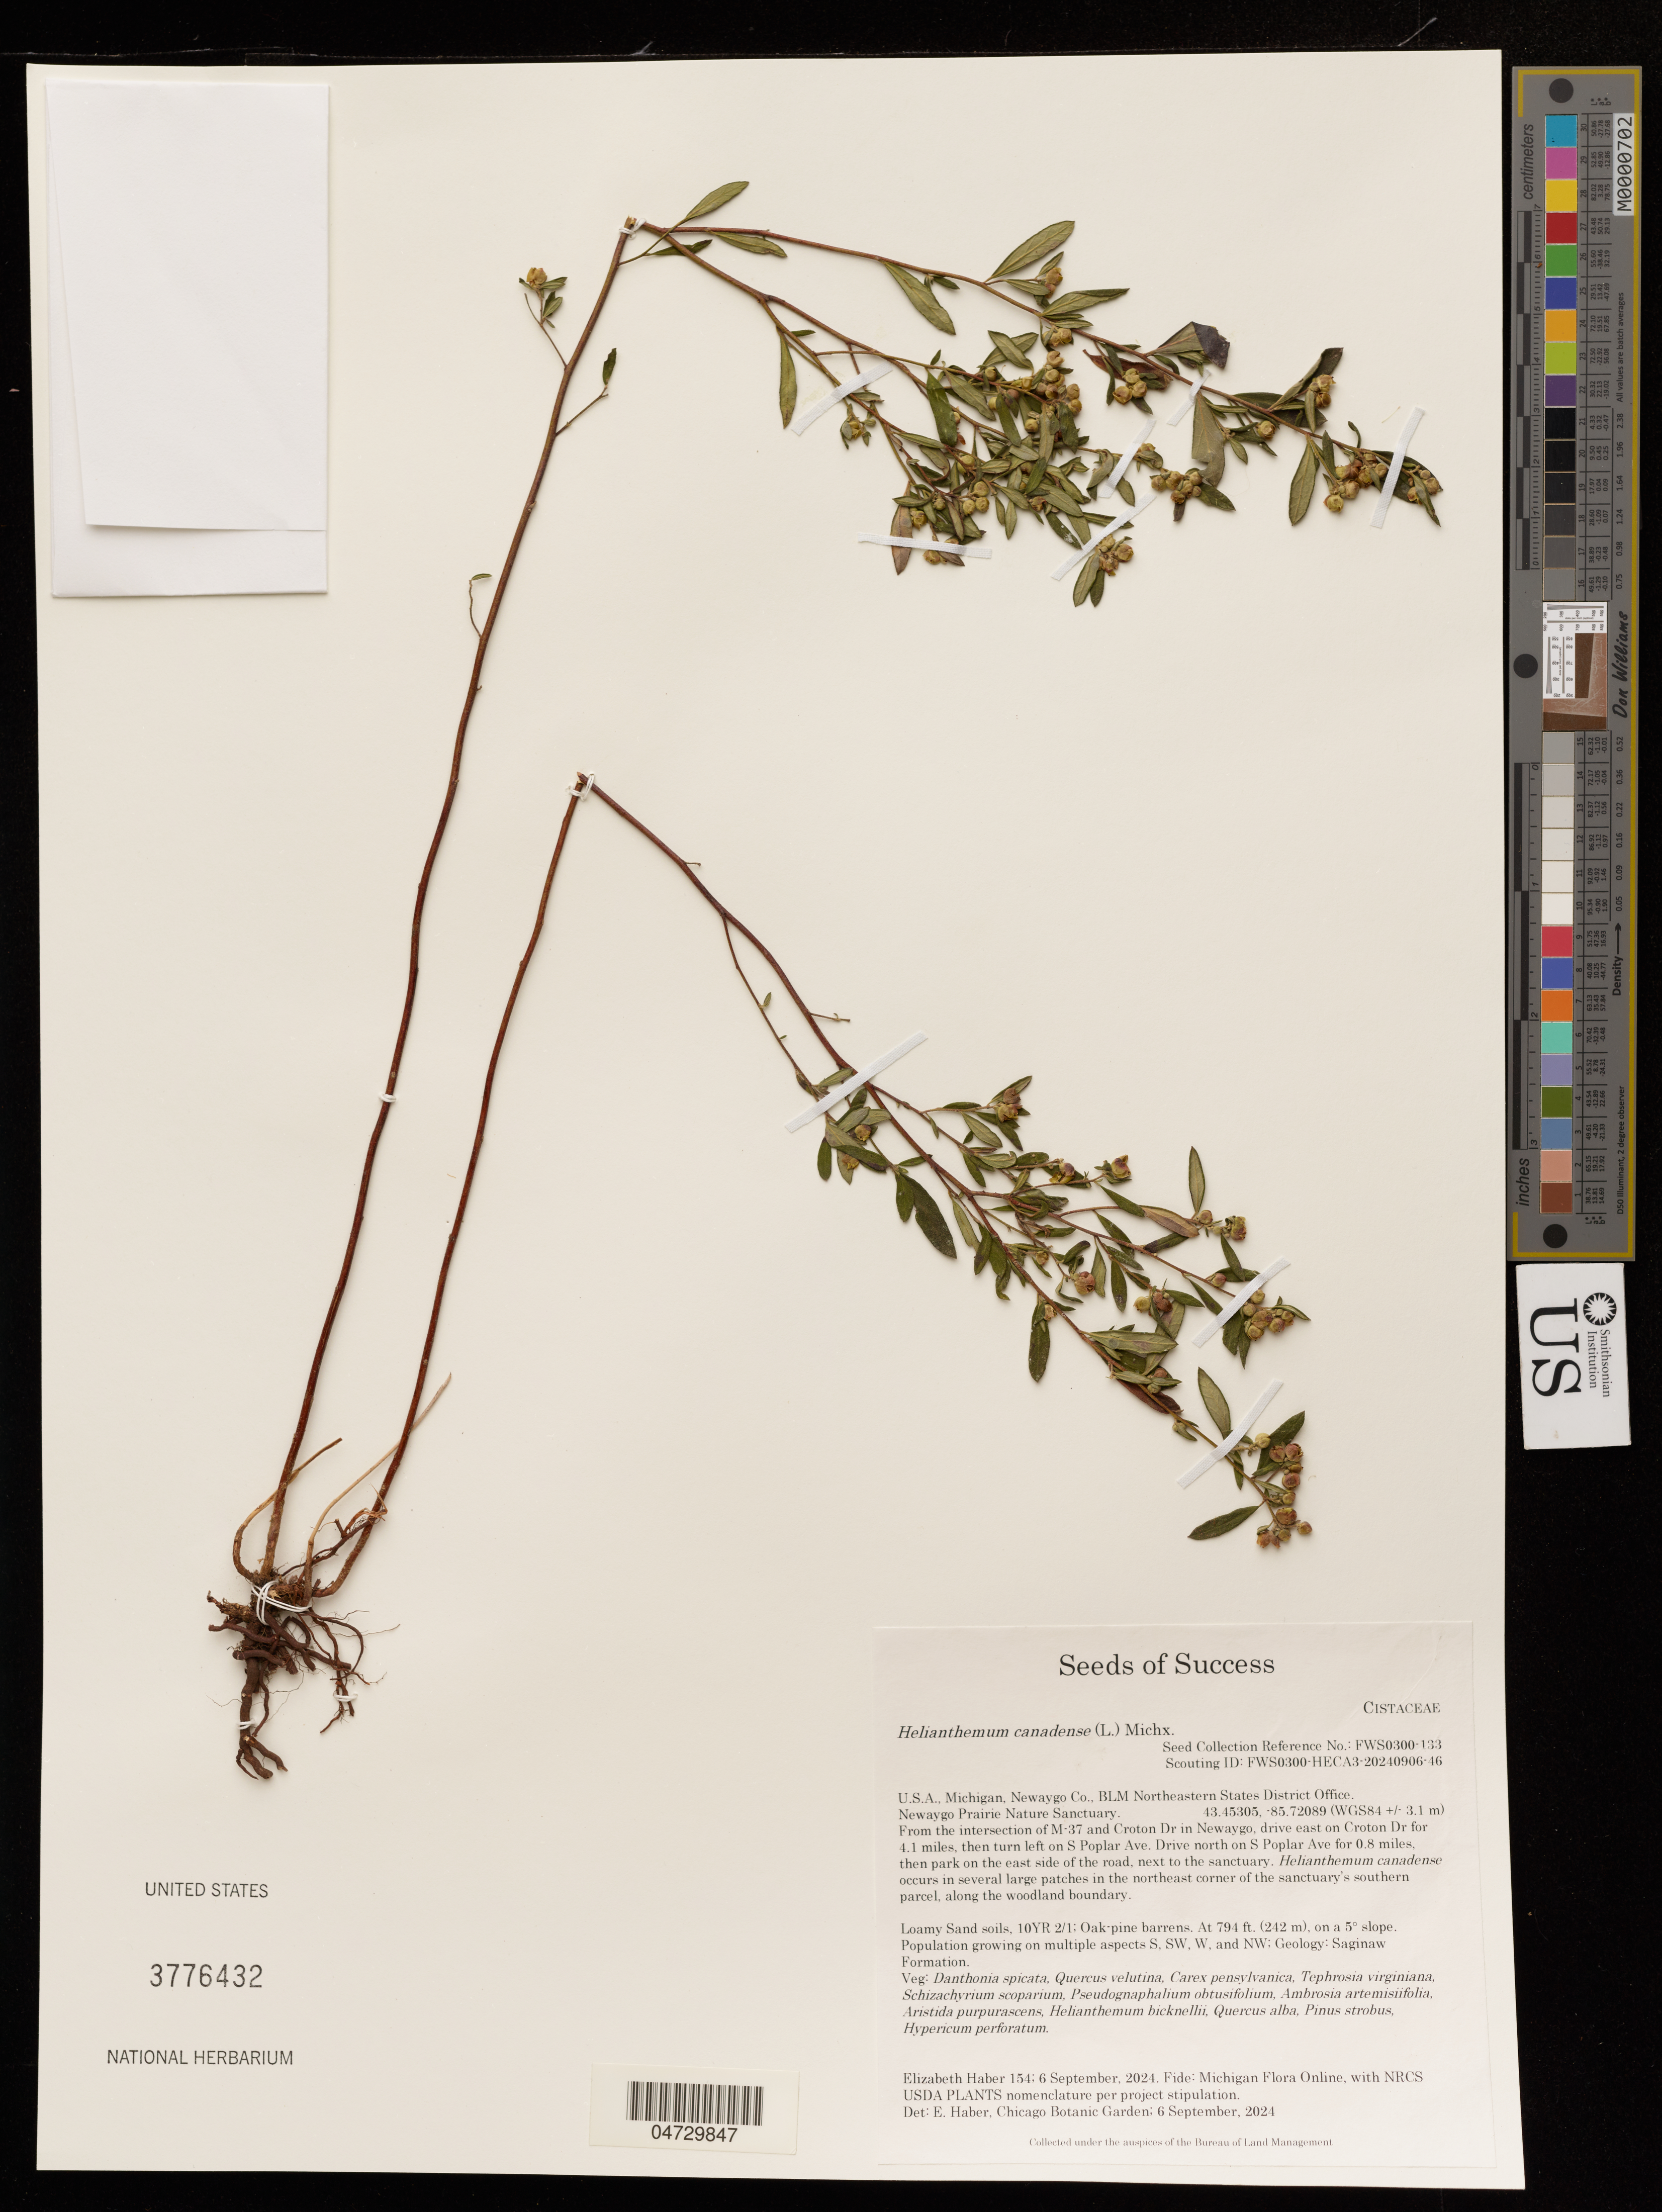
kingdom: Plantae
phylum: Tracheophyta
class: Magnoliopsida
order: Malvales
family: Cistaceae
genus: Helianthemum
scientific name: Helianthemum canadense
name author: (L.) Michx.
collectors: E. Haber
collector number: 154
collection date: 2024-09-06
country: United States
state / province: Michigan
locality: U.S.A., Michigan, Newaygo Co., BLM Northeastern States District Office. Newayygo Prairie Nature Sanctuary.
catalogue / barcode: US 3776432